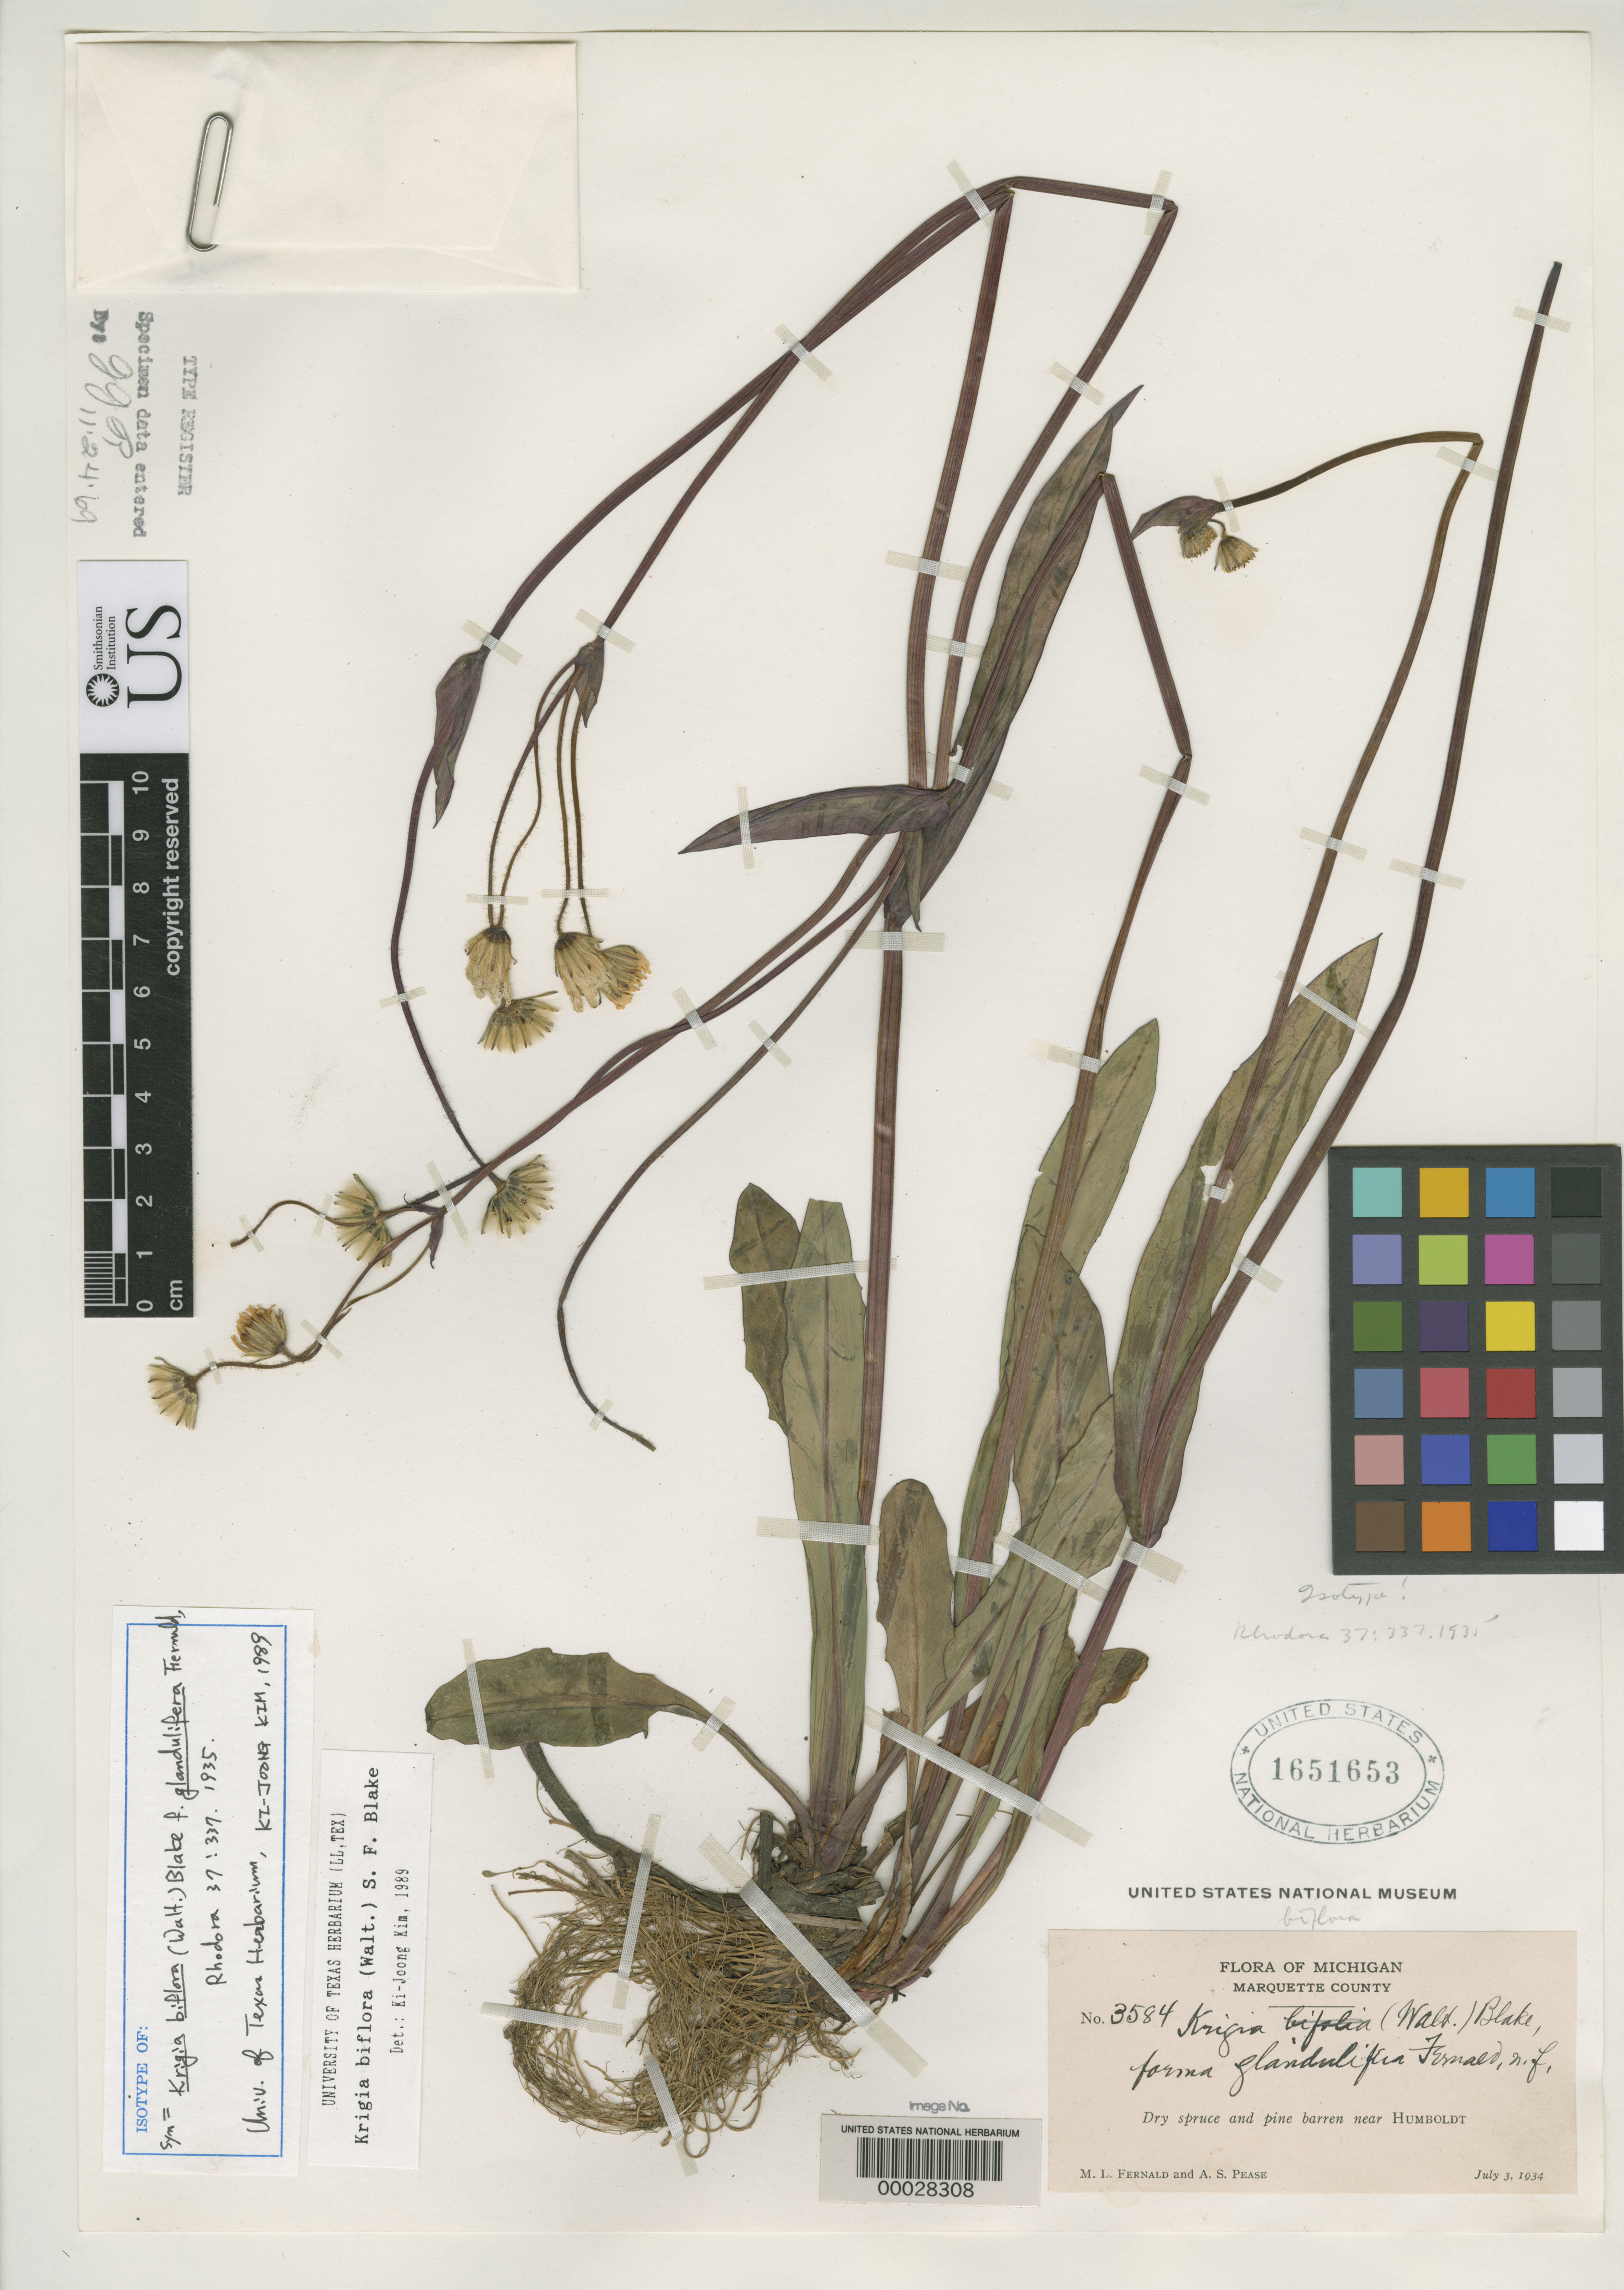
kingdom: Plantae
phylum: Tracheophyta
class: Magnoliopsida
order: Asterales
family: Asteraceae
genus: Krigia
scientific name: Krigia biflora f. glandulifera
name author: Fernald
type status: Isotype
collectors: M. L. Fernald & A. S. Pease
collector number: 3584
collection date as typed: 03 Jul 1934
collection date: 1934-07-03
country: United States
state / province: Michigan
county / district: Marquette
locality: Humboldt.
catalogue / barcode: US 1651653